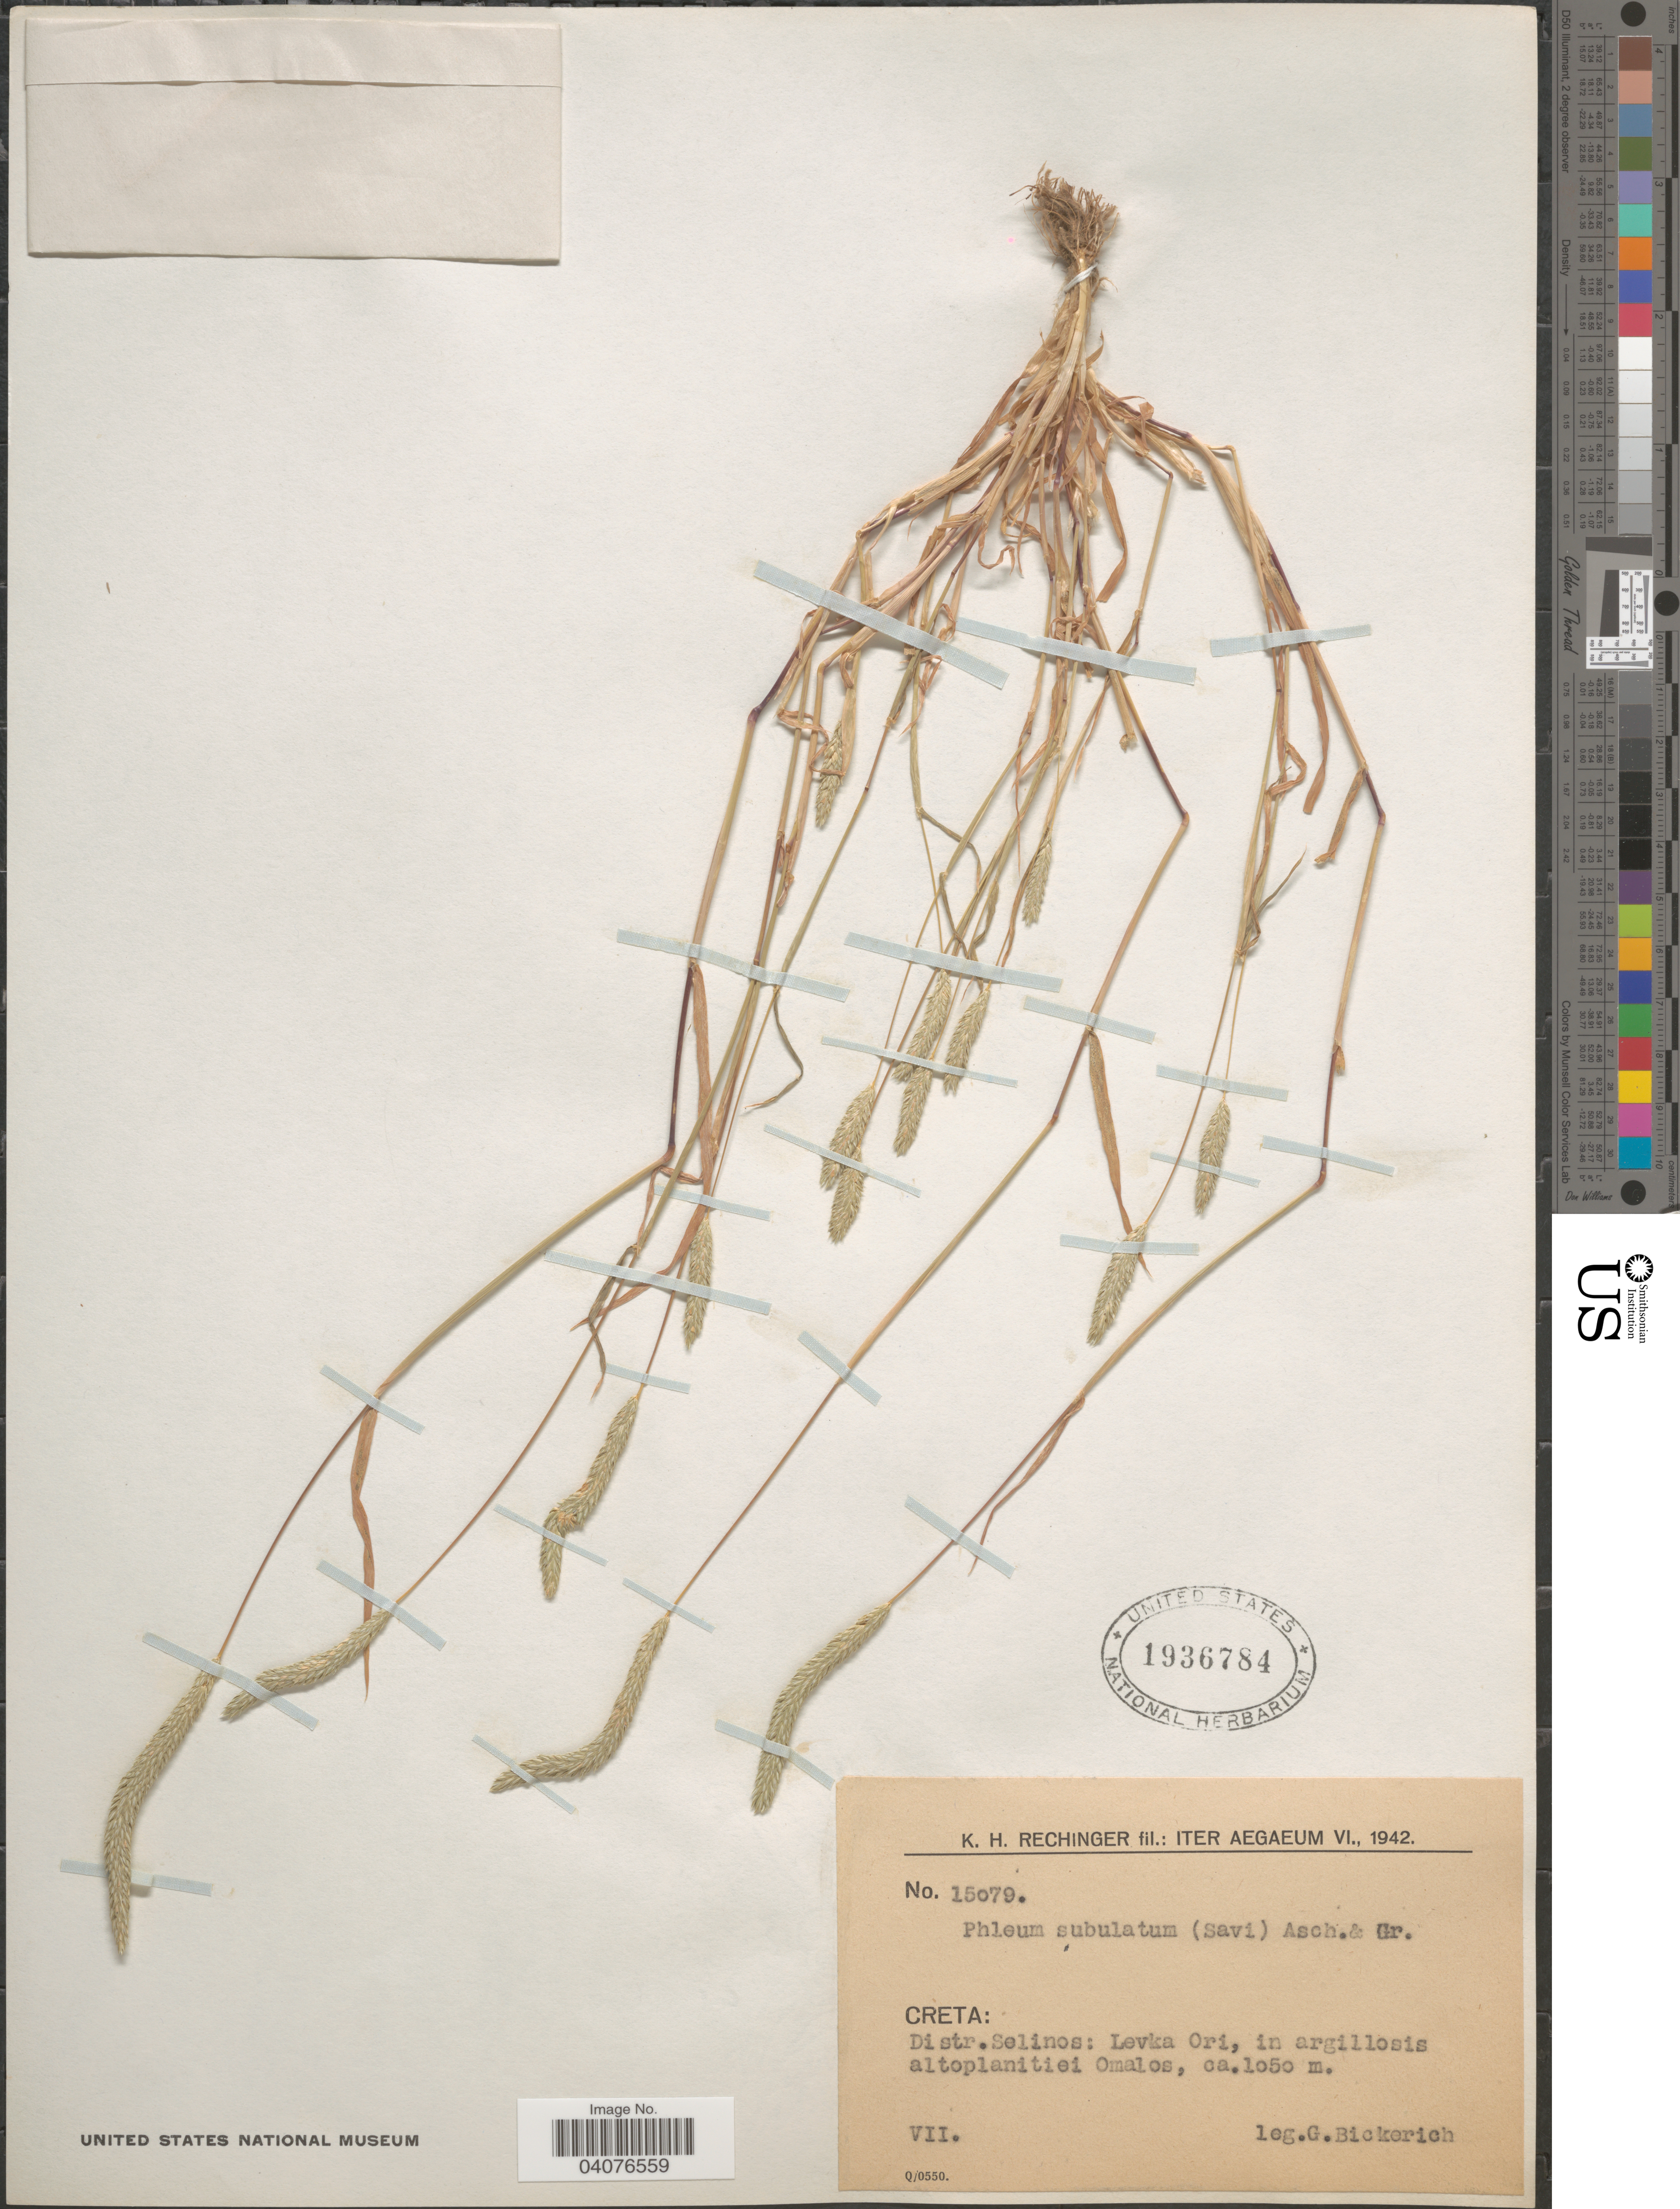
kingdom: Plantae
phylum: Tracheophyta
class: Liliopsida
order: Poales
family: Poaceae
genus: Phleum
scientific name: Phleum subulatum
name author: (Savi) Asch. & Graeb.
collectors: Bickerich, G.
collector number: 15079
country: Greece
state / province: Crete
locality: Creta: Distr. Selinos: Levka Ori, in argillosis altoplanitiei Omalos. Iter Aegaeum VI., 1942.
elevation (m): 1050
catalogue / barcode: US 1936784